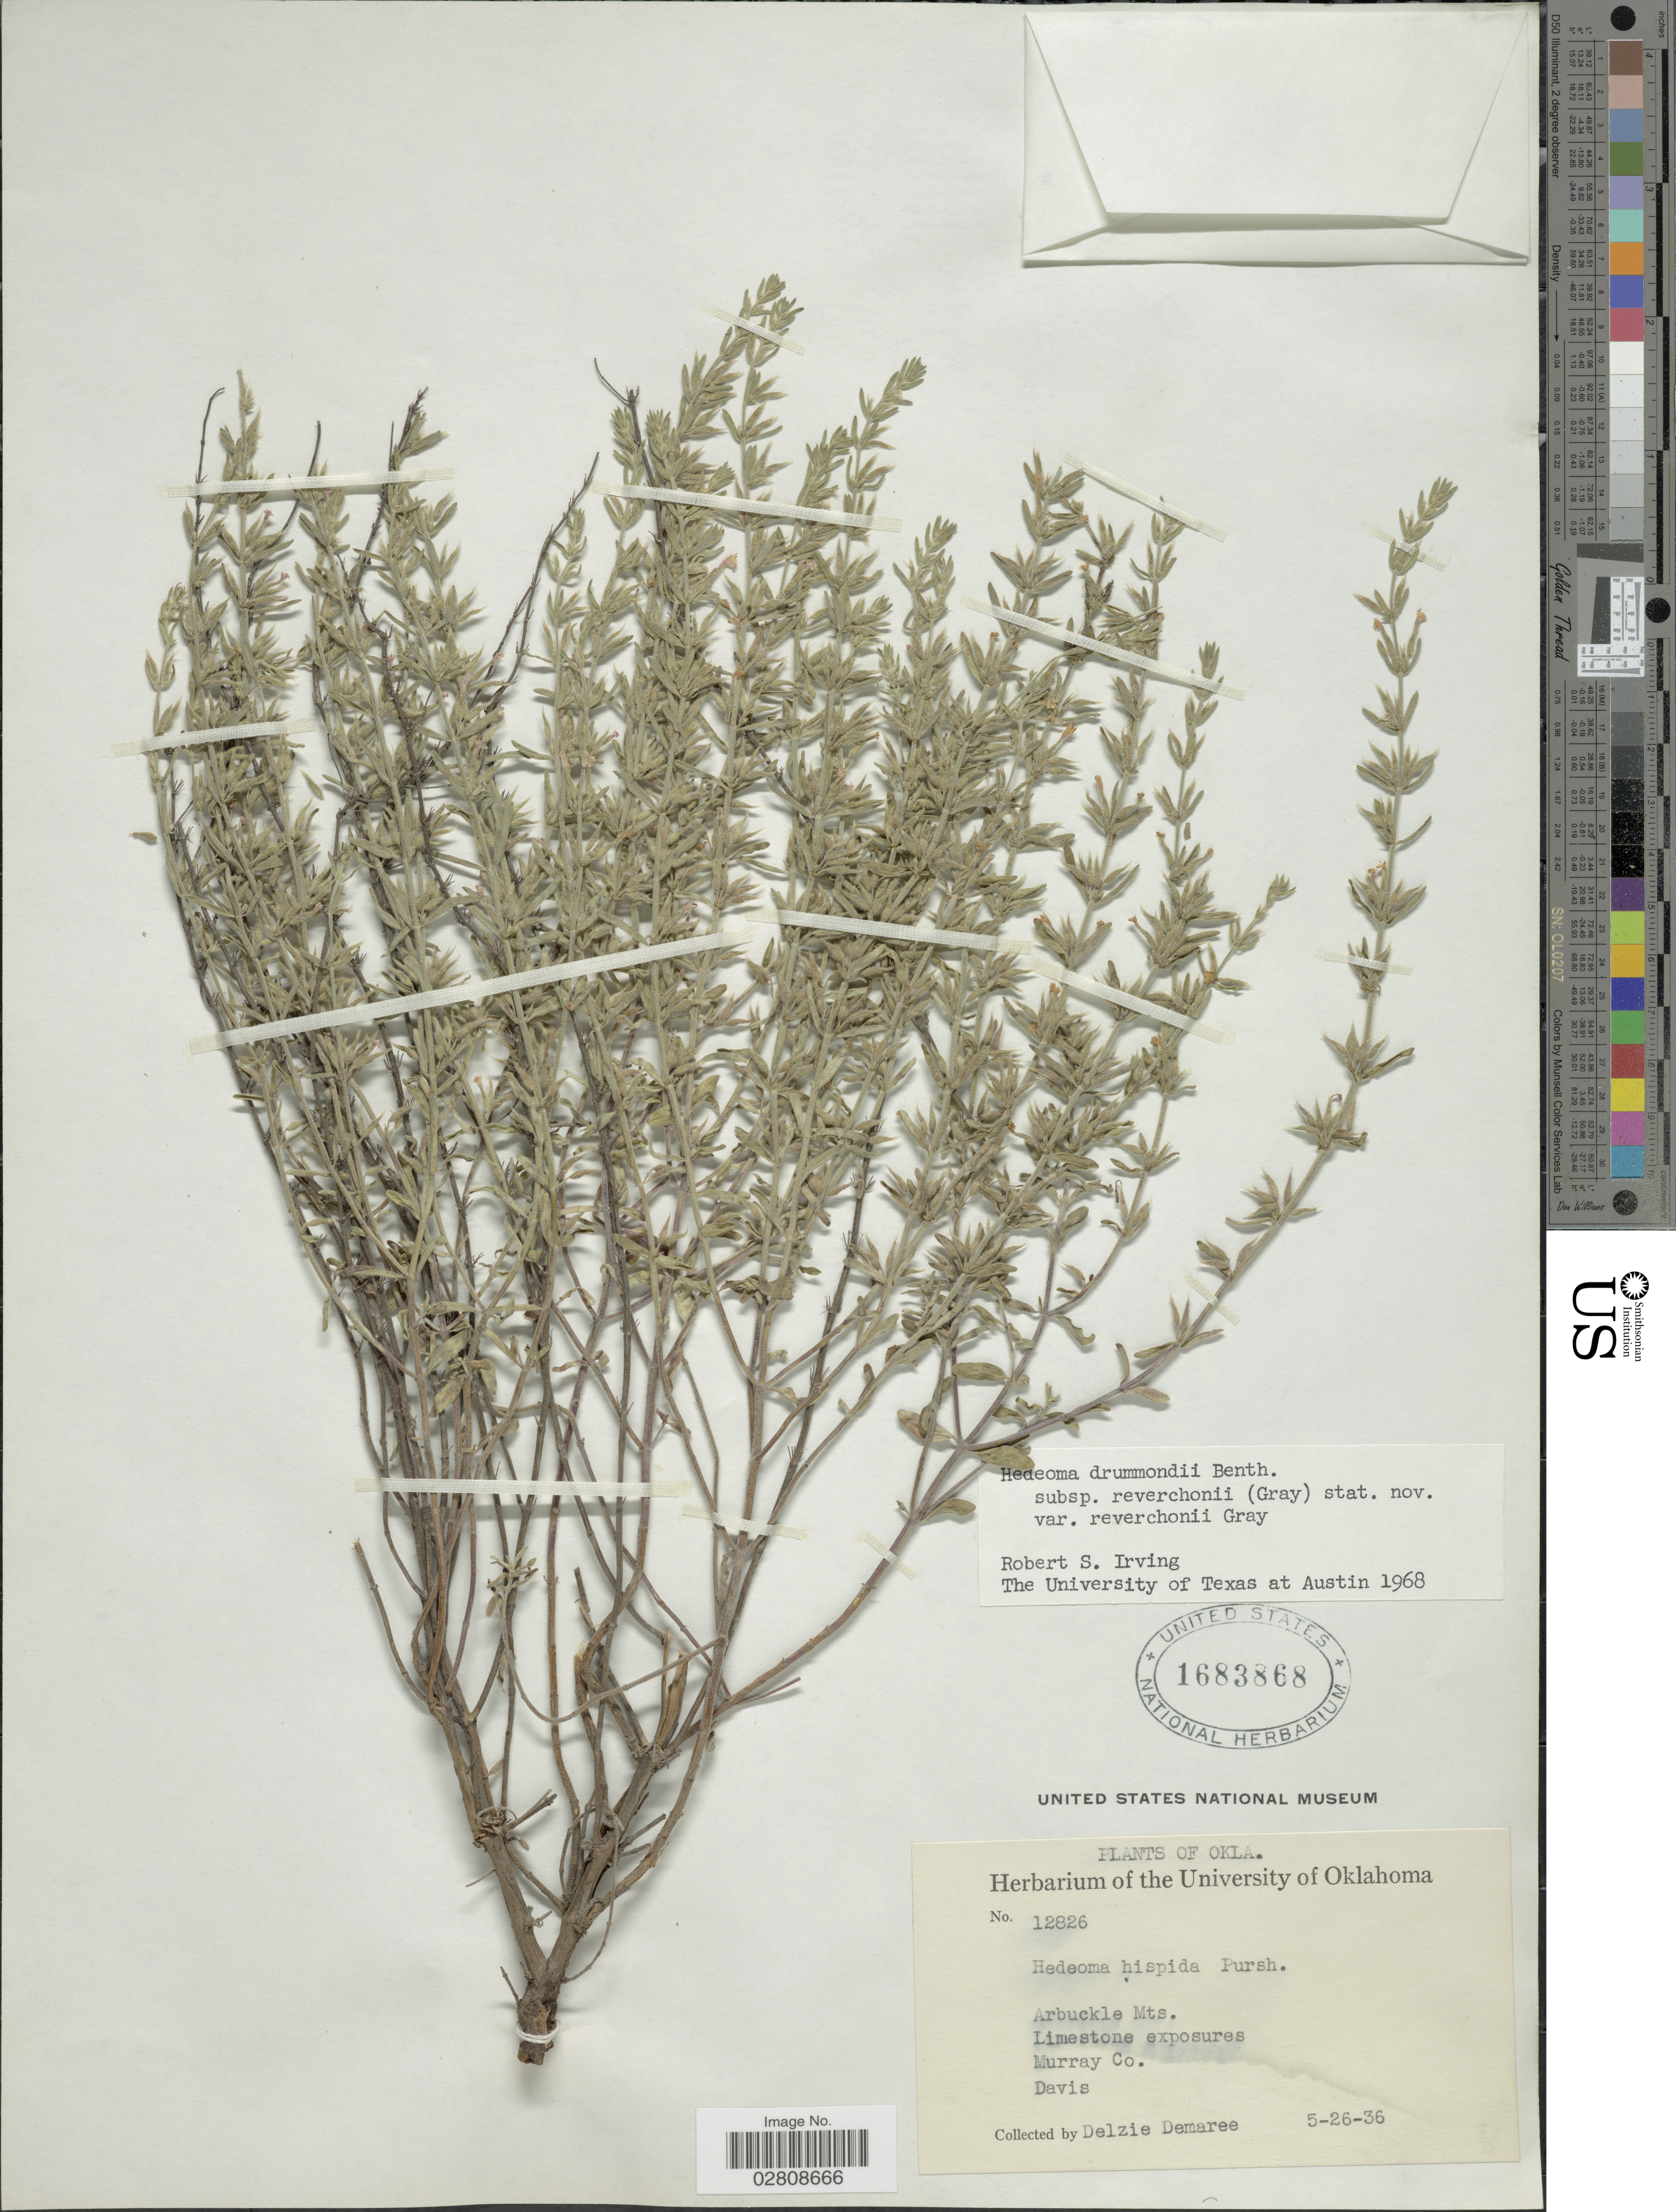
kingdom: Plantae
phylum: Tracheophyta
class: Magnoliopsida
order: Lamiales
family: Lamiaceae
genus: Hedeoma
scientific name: Hedeoma drummondii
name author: Benth.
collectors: D. Demaree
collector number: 12826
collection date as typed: Transcribed d/m/y: 26/5/36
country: United States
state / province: Oklahoma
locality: Arbuckle Mts. Limestone exposures Murray Co. Davis.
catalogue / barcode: US 1683868